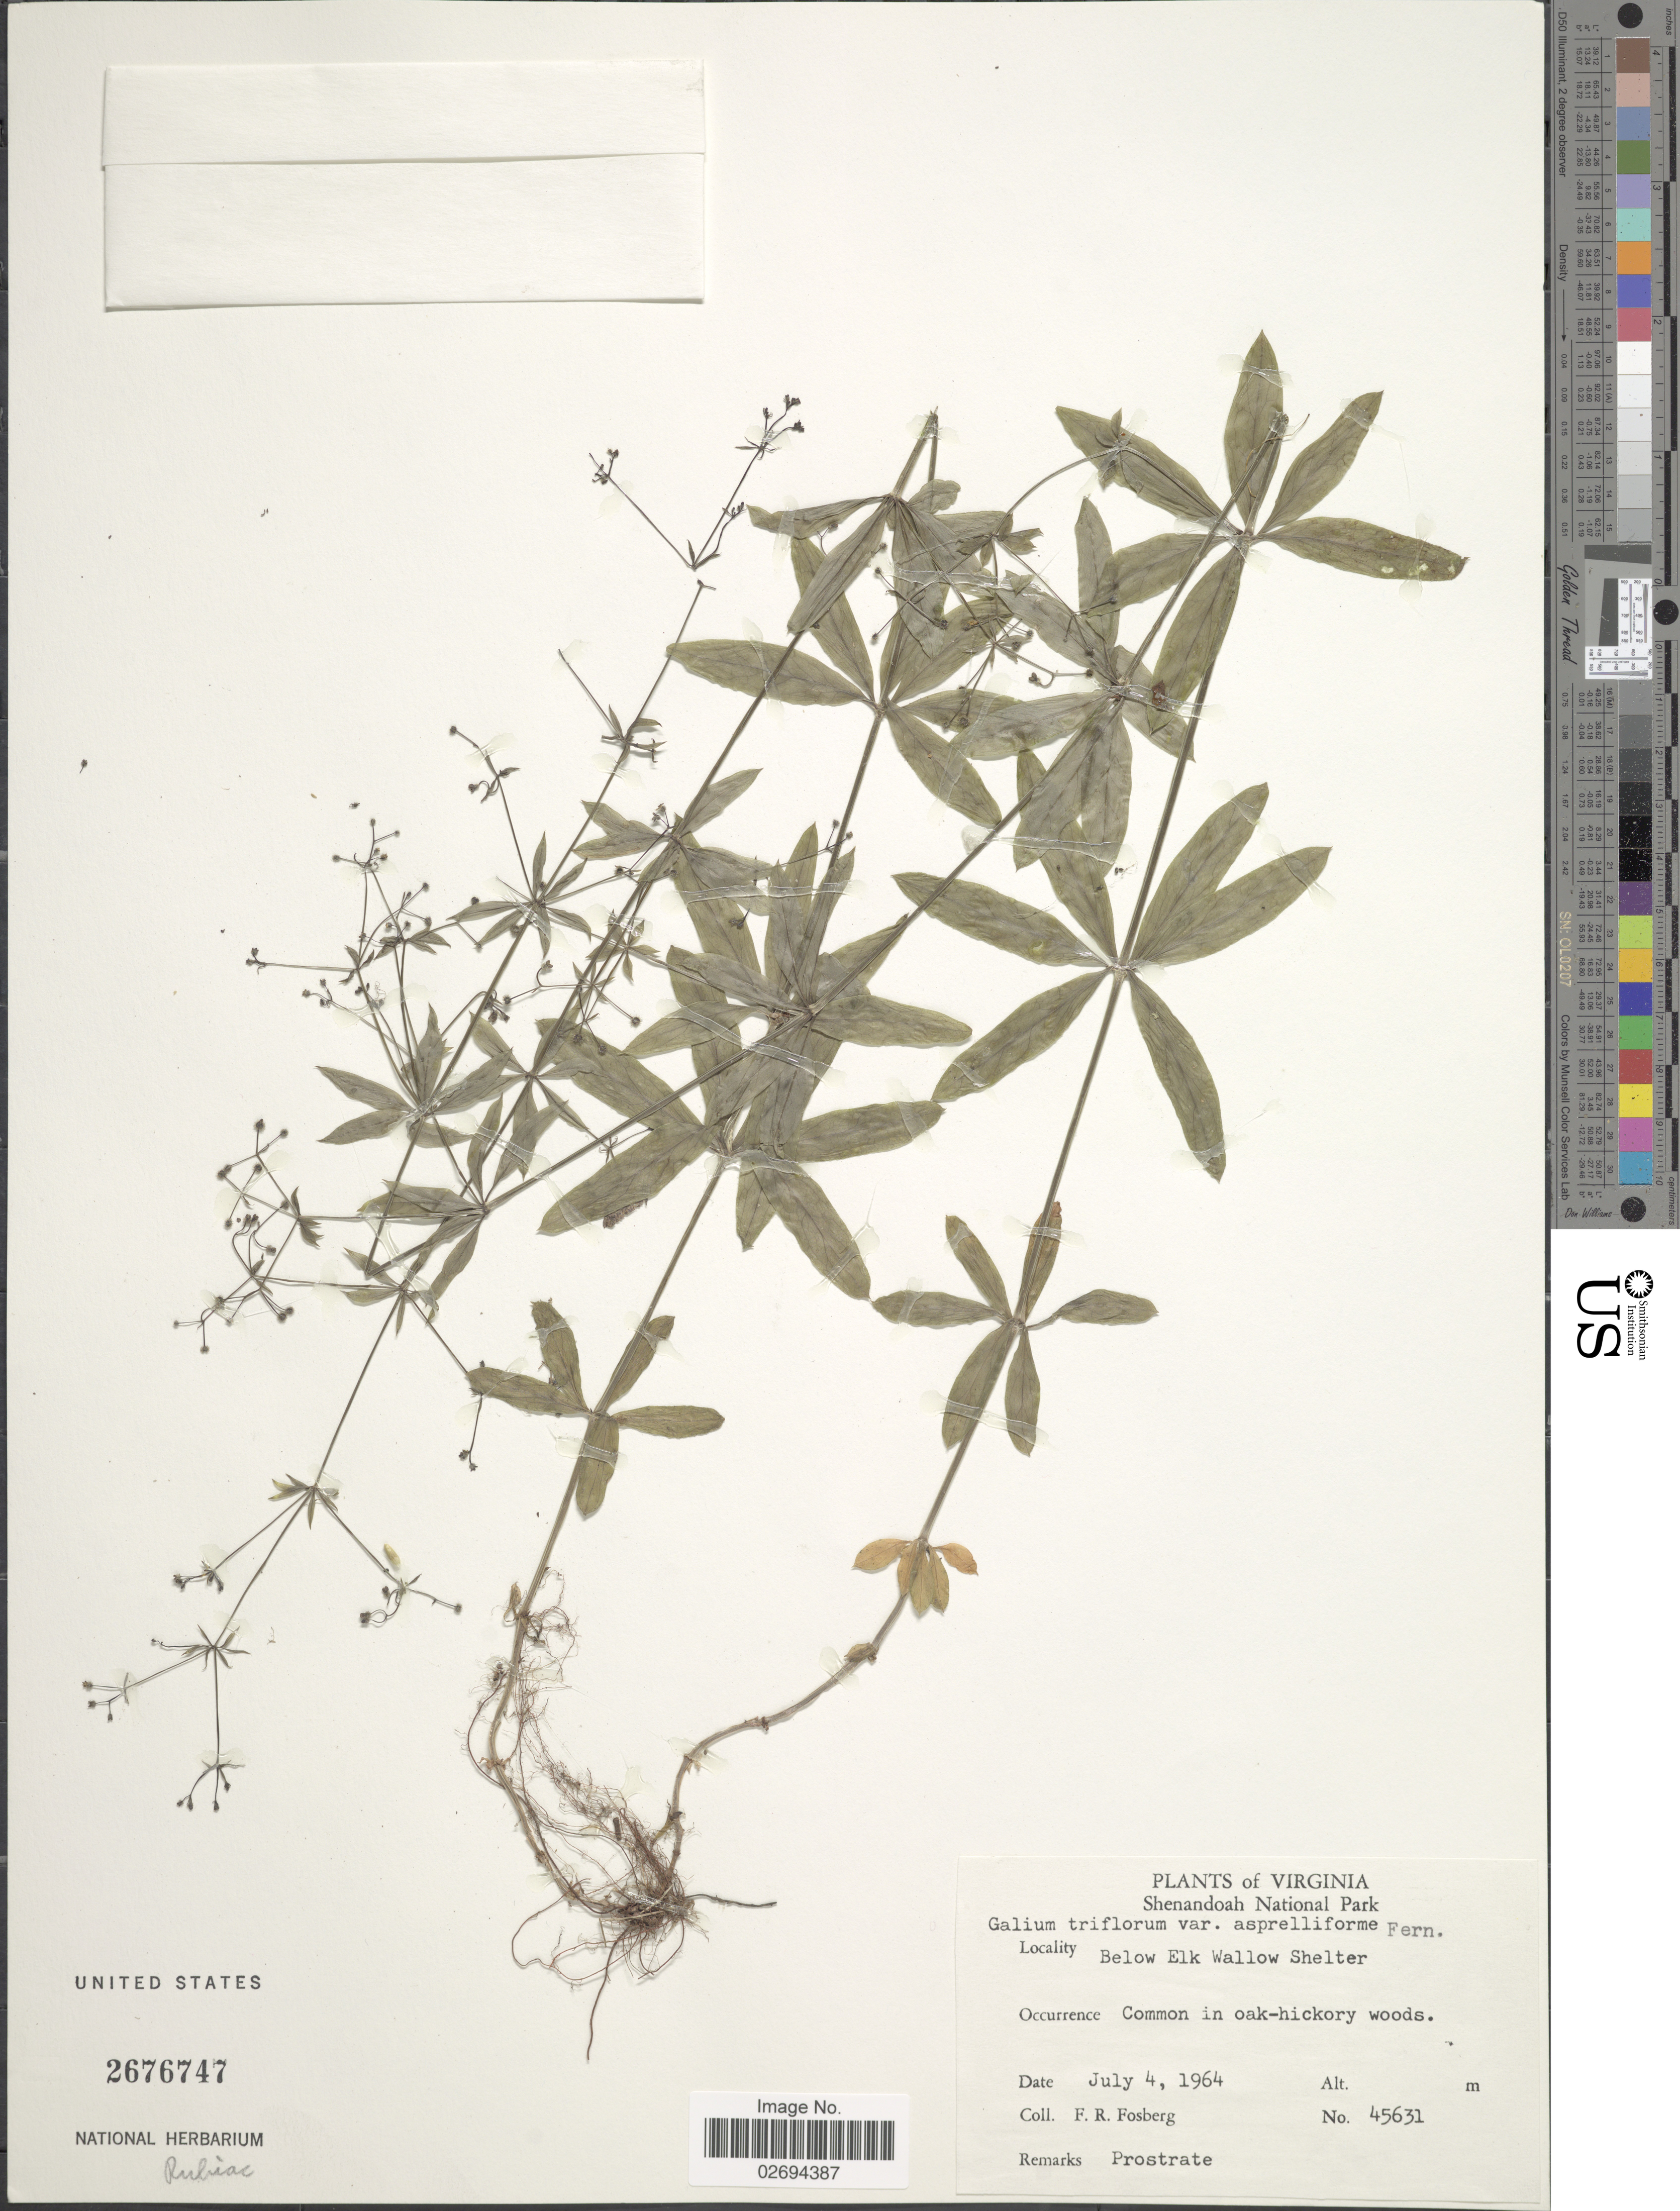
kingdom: Plantae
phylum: Tracheophyta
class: Magnoliopsida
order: Gentianales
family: Rubiaceae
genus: Galium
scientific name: Galium triflorum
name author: Michx.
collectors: F. R. Fosberg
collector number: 45631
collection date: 1964-07-04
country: United States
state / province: Virginia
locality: Shenandoah National Park. Below Elk Wallow Shelter.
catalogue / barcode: US 2676747